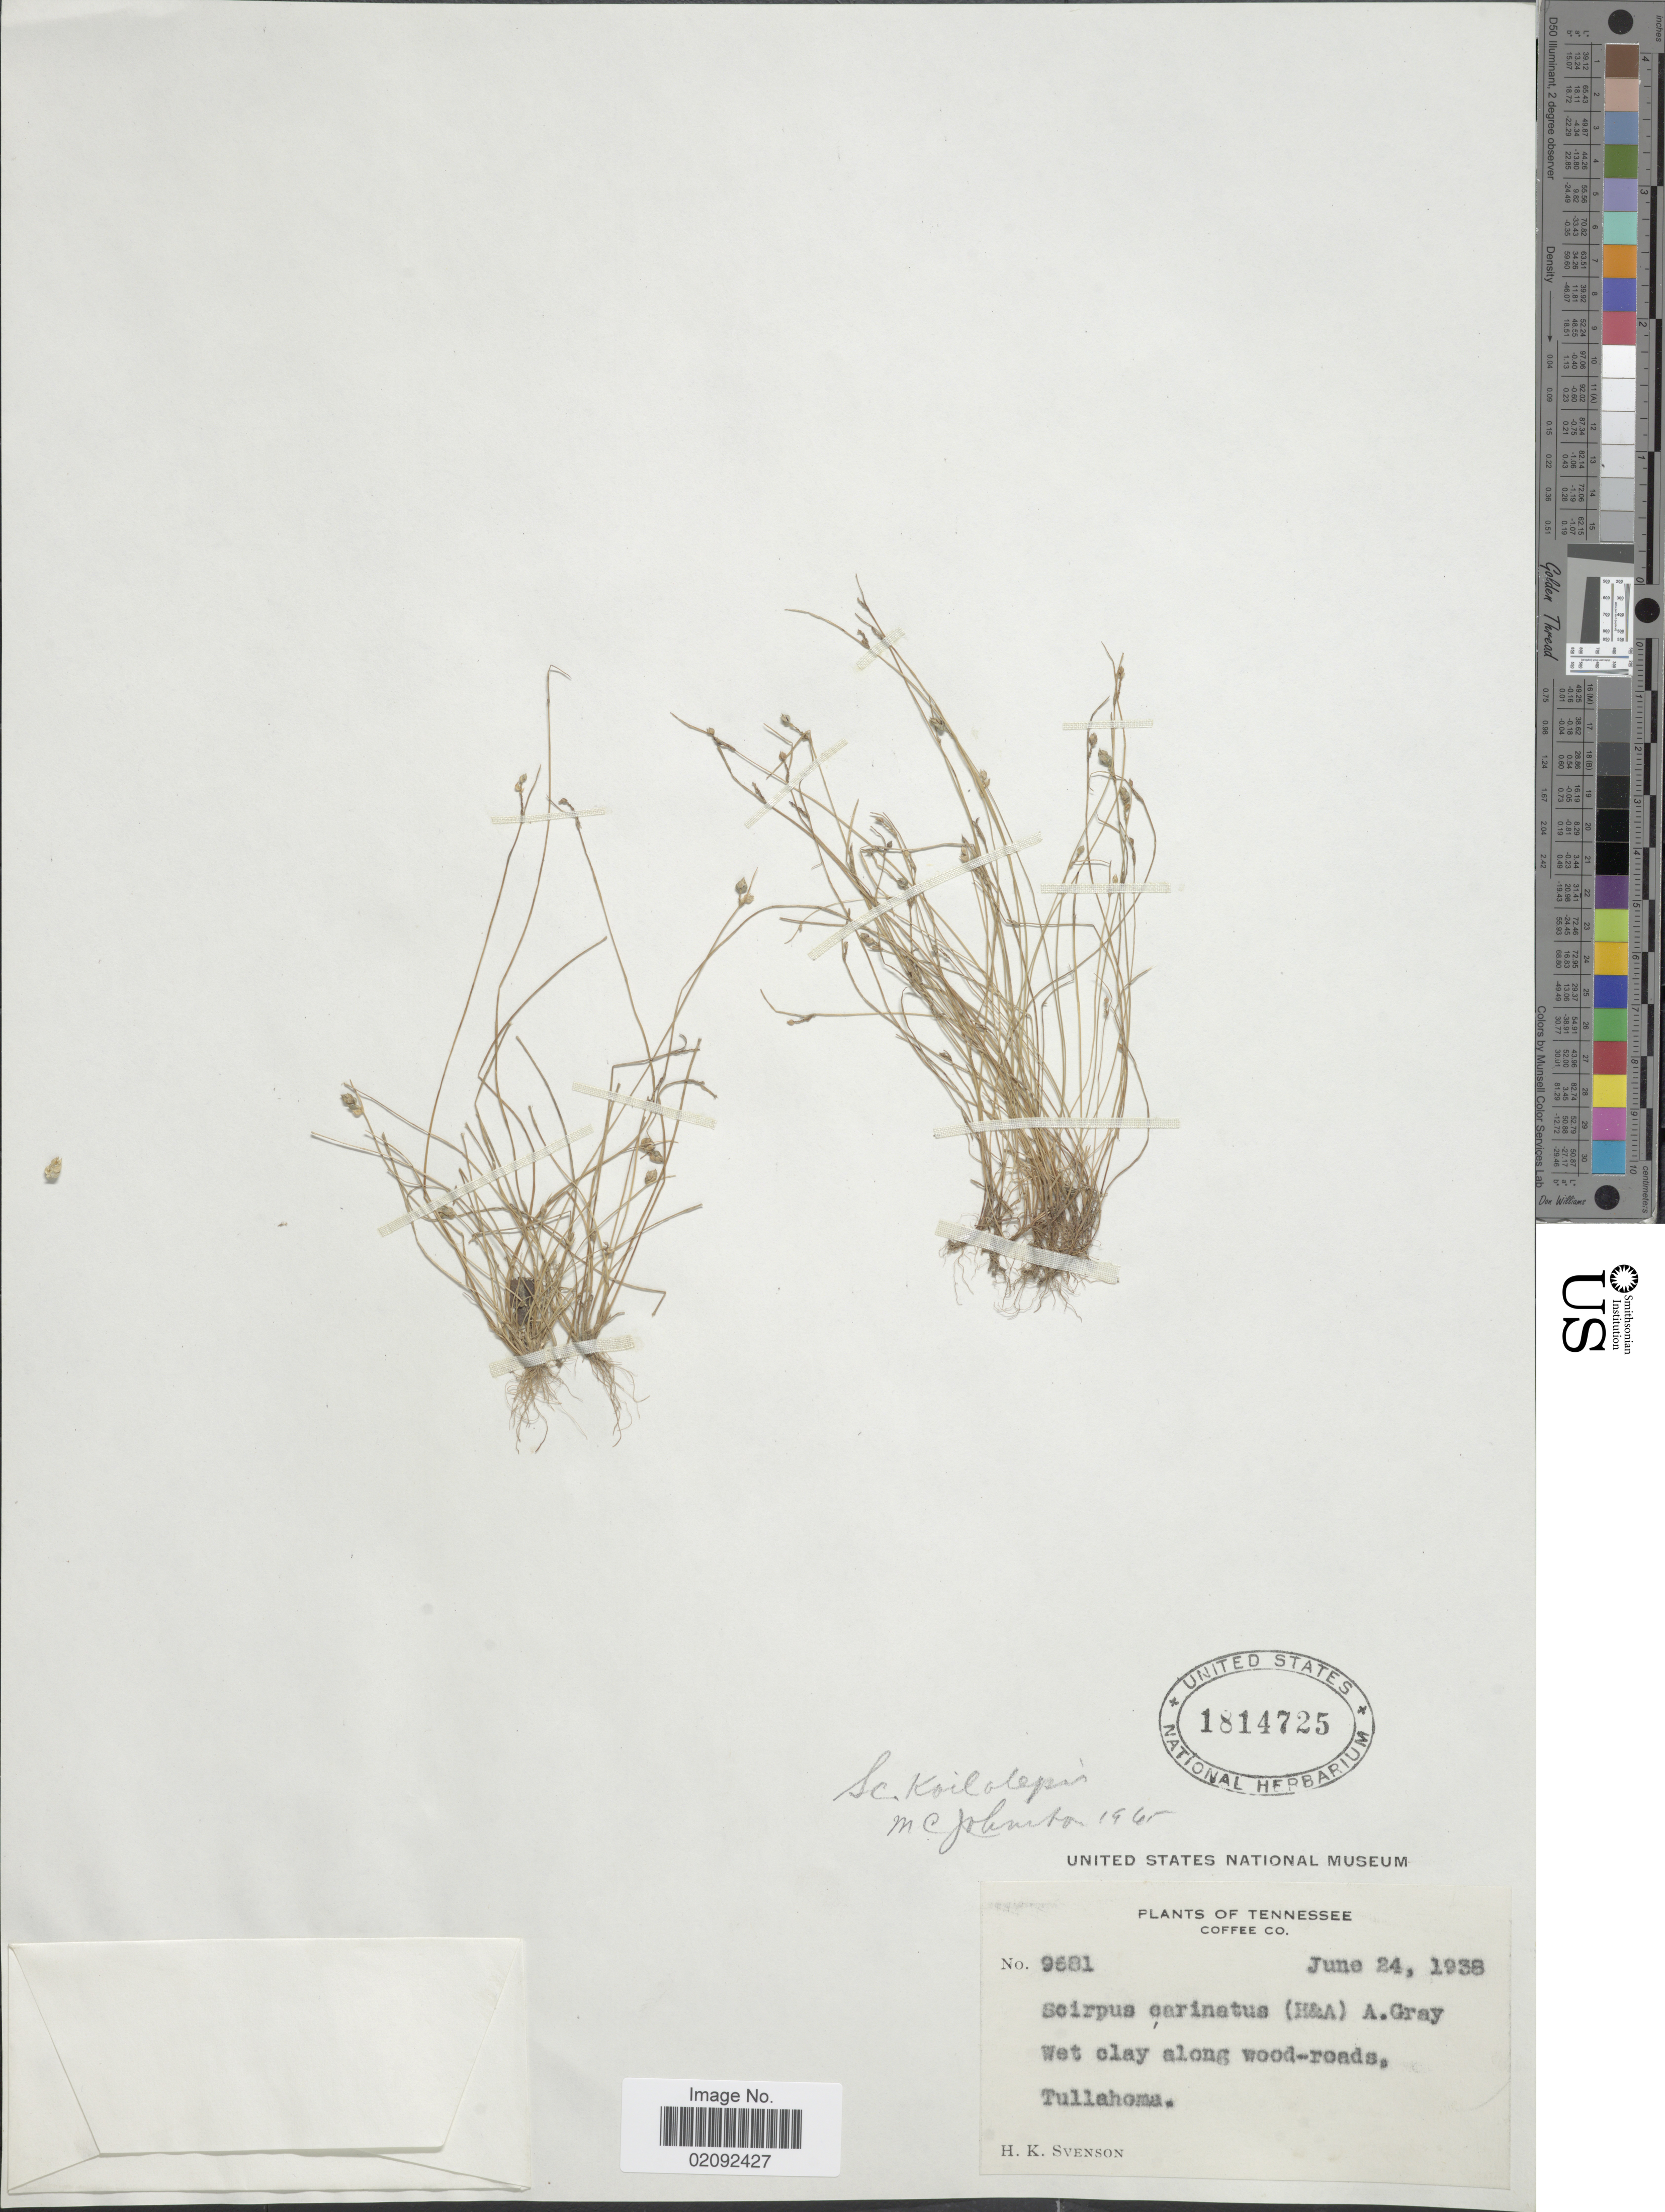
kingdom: Plantae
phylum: Tracheophyta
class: Liliopsida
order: Poales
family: Cyperaceae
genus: Isolepis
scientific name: Isolepis carinata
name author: Hook. & Arn. ex Torr.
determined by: Strong, M. T., (US), Smithsonian Institution - National Museum of Natural History (UNITED STATES)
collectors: H. K. Svenson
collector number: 9681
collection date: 1938-06-24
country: United States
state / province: Tennessee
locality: Coffee Co., wet clay along wood-roads, Tullahoma.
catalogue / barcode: US 1814725